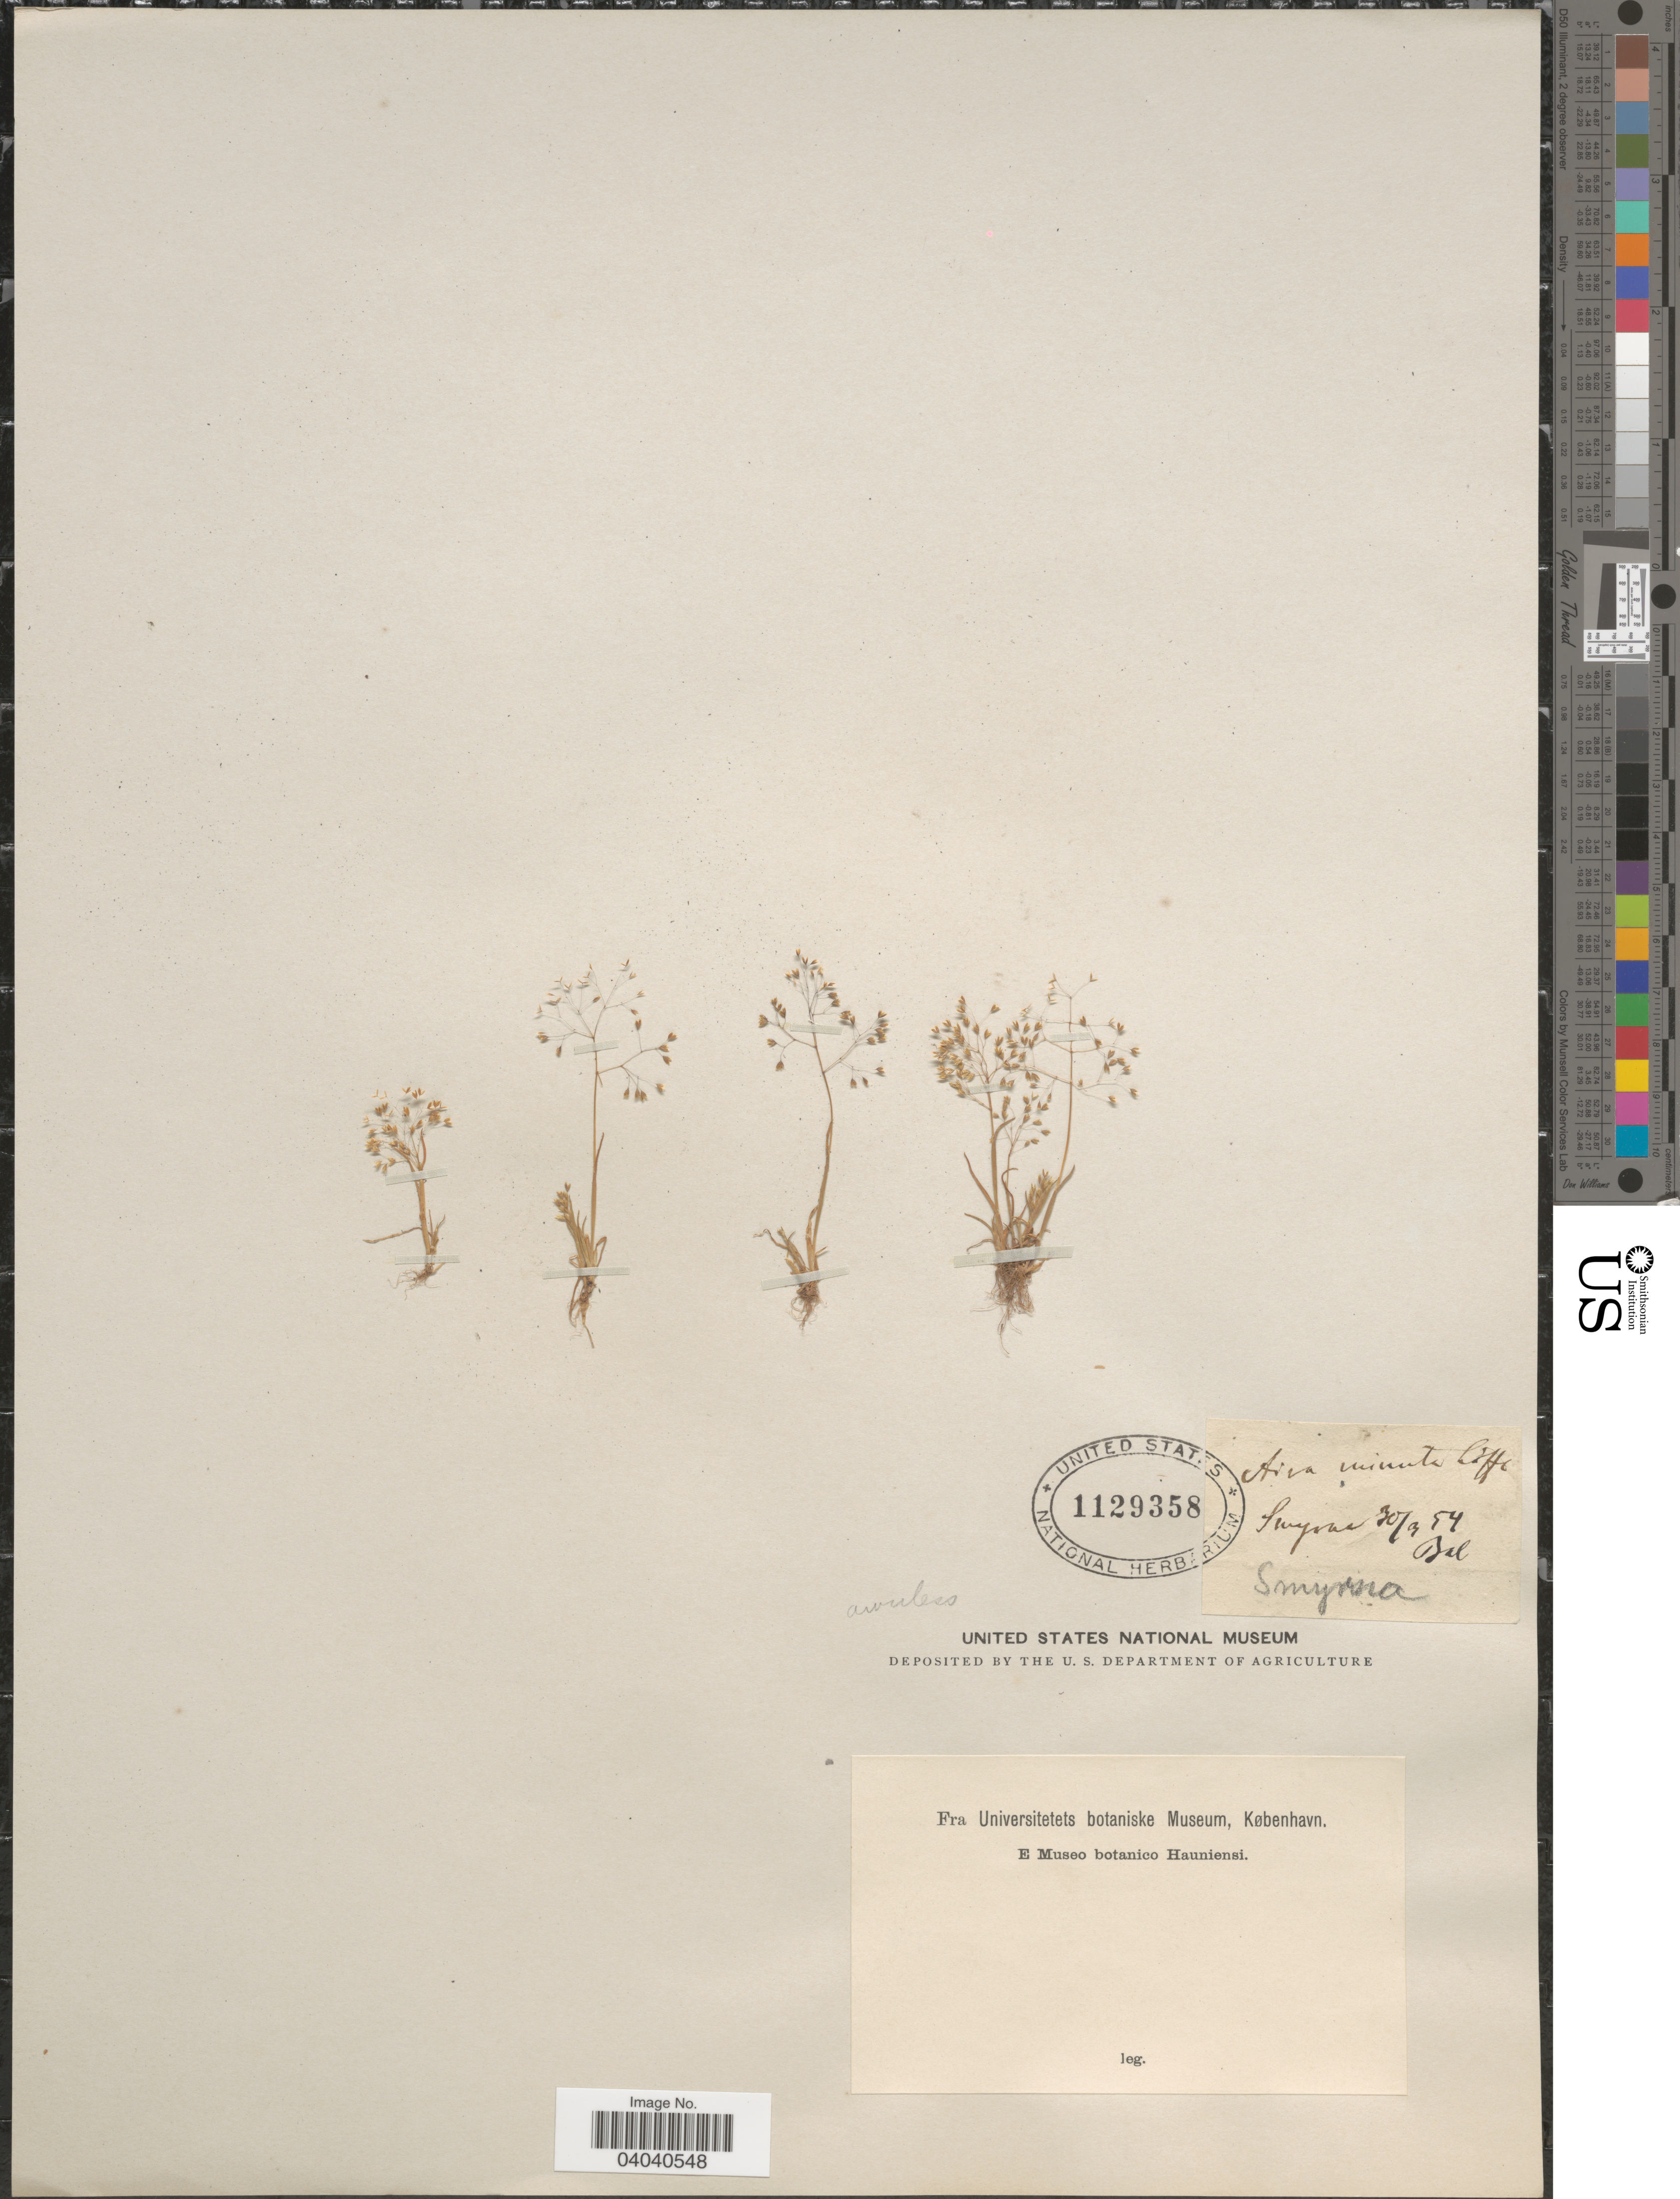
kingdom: Plantae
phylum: Tracheophyta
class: Liliopsida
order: Poales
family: Poaceae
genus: Deschampsia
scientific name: Deschampsia sp.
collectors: -- Ball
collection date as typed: Transcribed d/m/y: 30/3/54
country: Turkey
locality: Smyrna.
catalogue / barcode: US 1129358